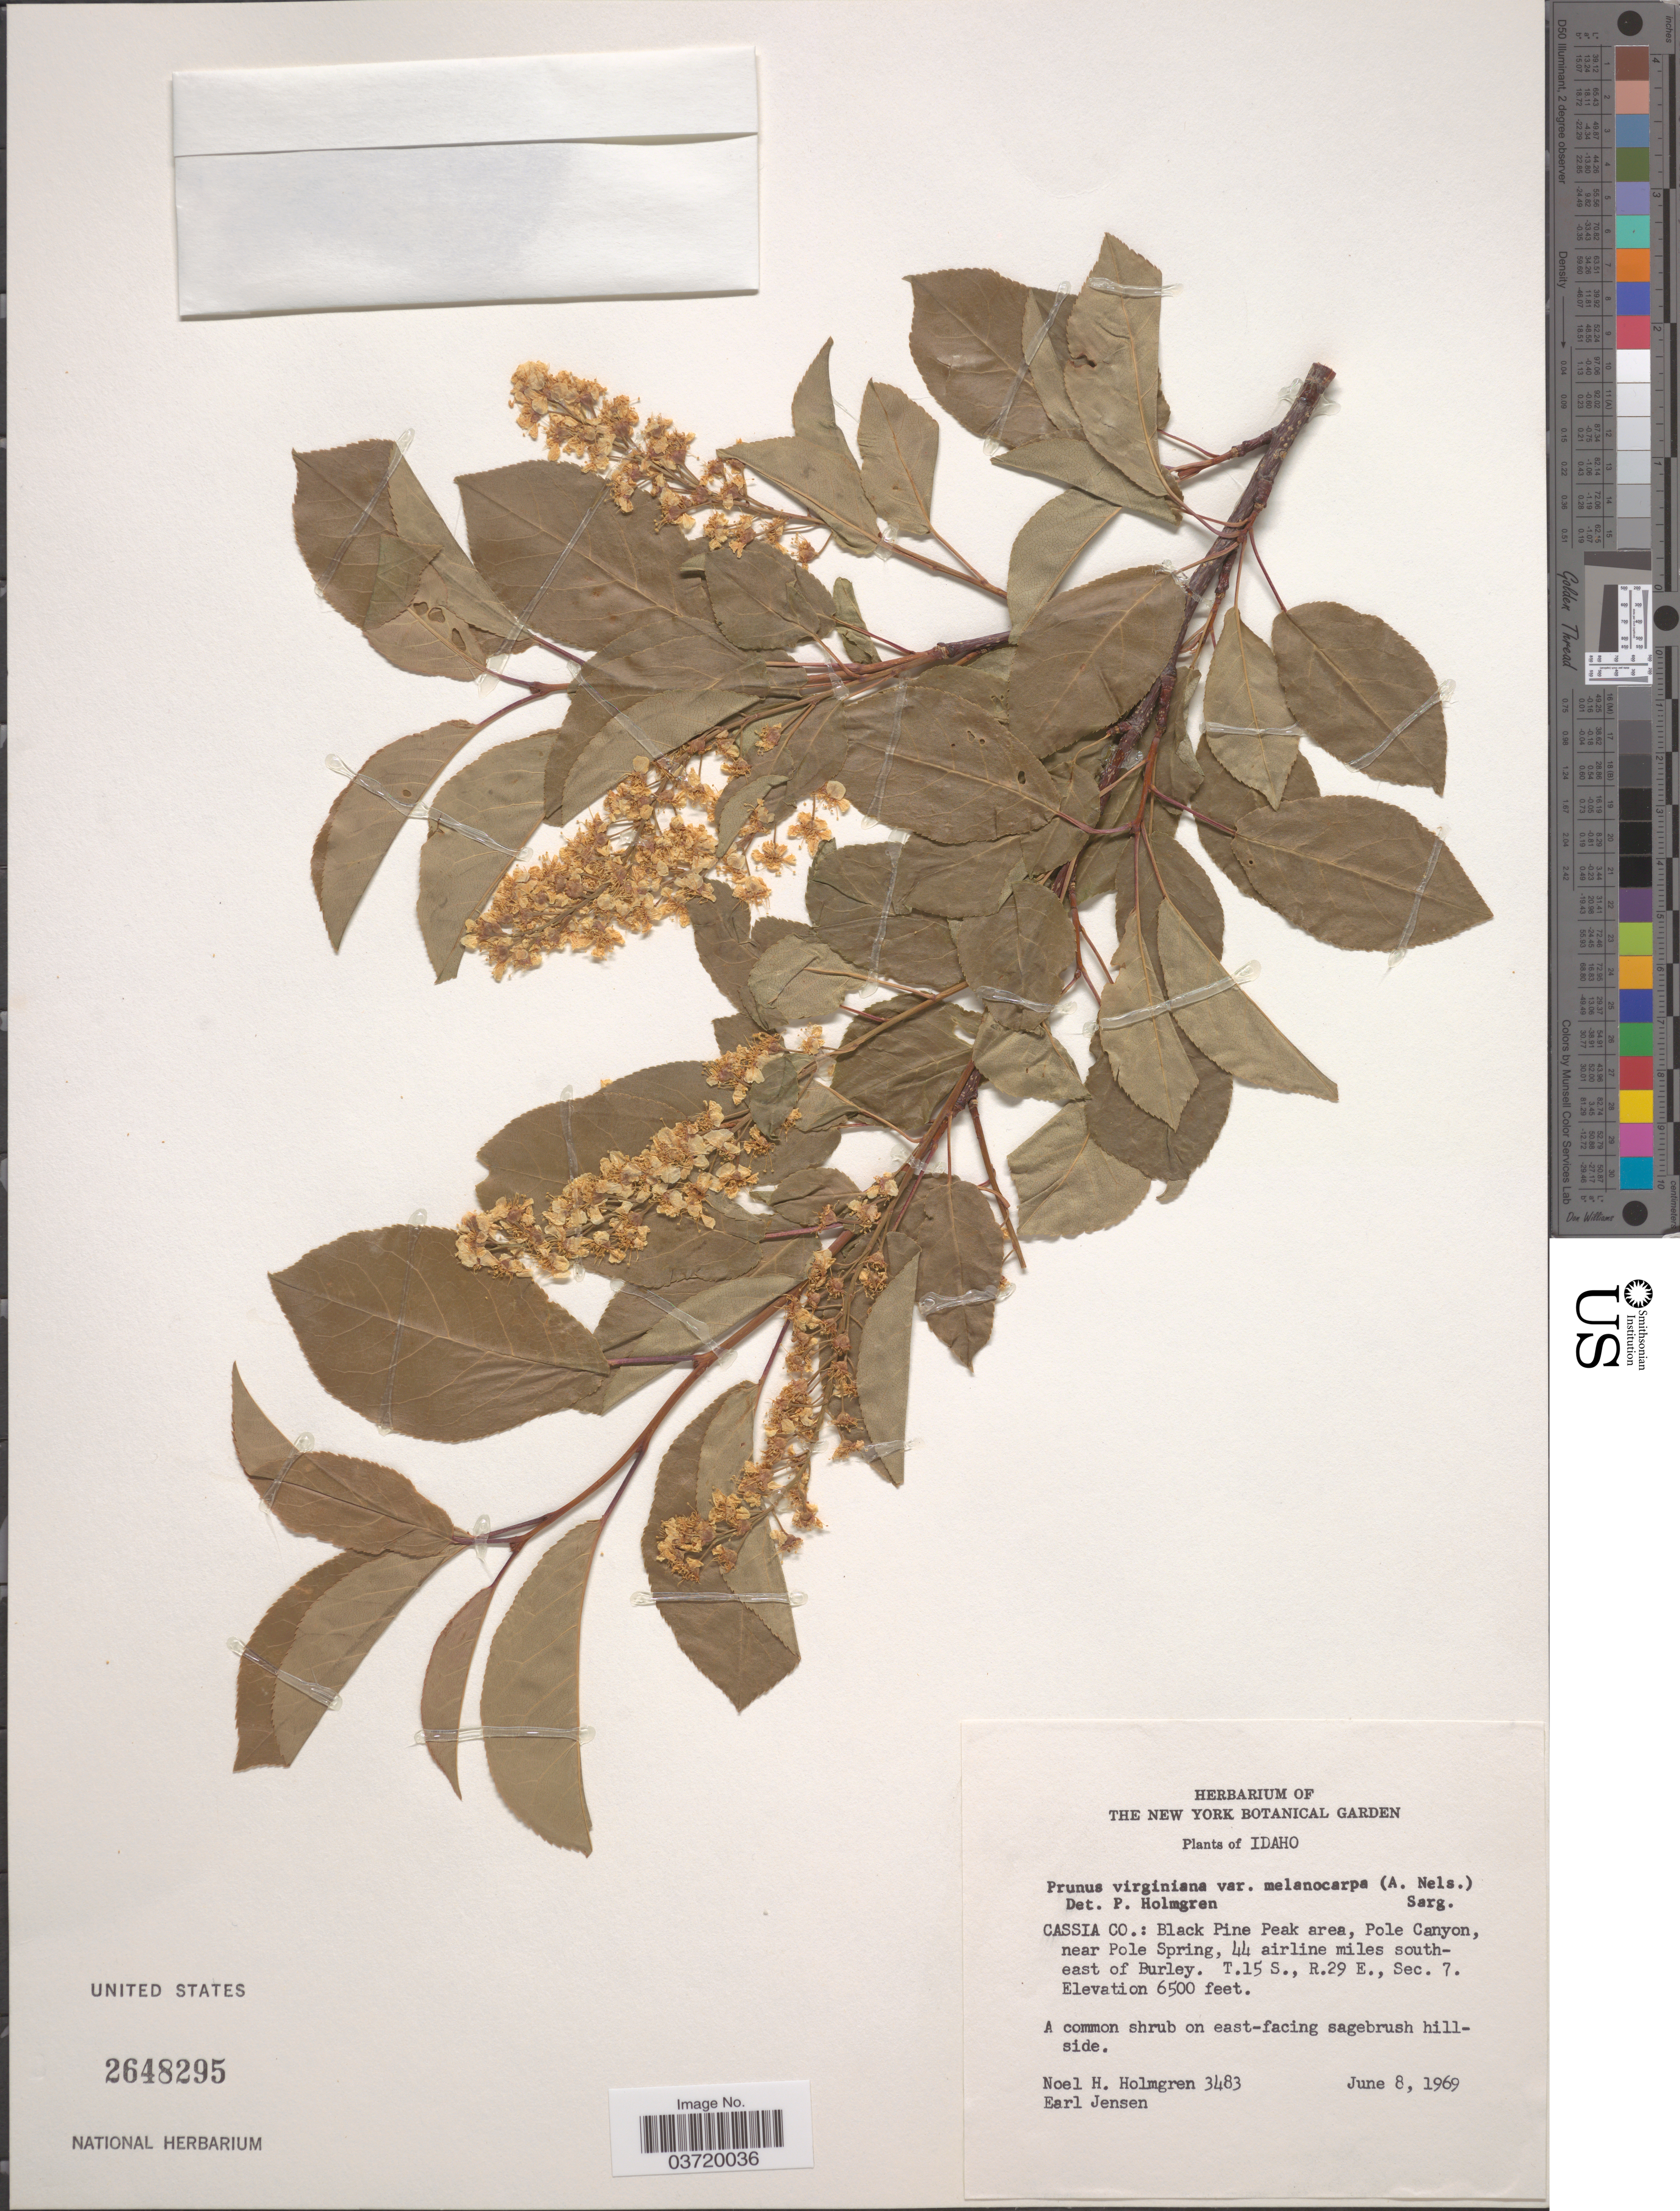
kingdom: Plantae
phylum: Tracheophyta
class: Magnoliopsida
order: Rosales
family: Rosaceae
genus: Prunus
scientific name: Prunus virginiana var. melanocarpa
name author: (A. Nelson) Sarg.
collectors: N. H. Holmgren & E. Jensen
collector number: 3483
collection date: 1969-06-08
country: United States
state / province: Idaho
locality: Cassia Co.: Black Pine Peak area, Pole Canyon, near Pole Spring, 44 airline miles southeast of Burley. T.15 S., R.29 E., Sec. 7.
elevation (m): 1981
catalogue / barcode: US 2648295